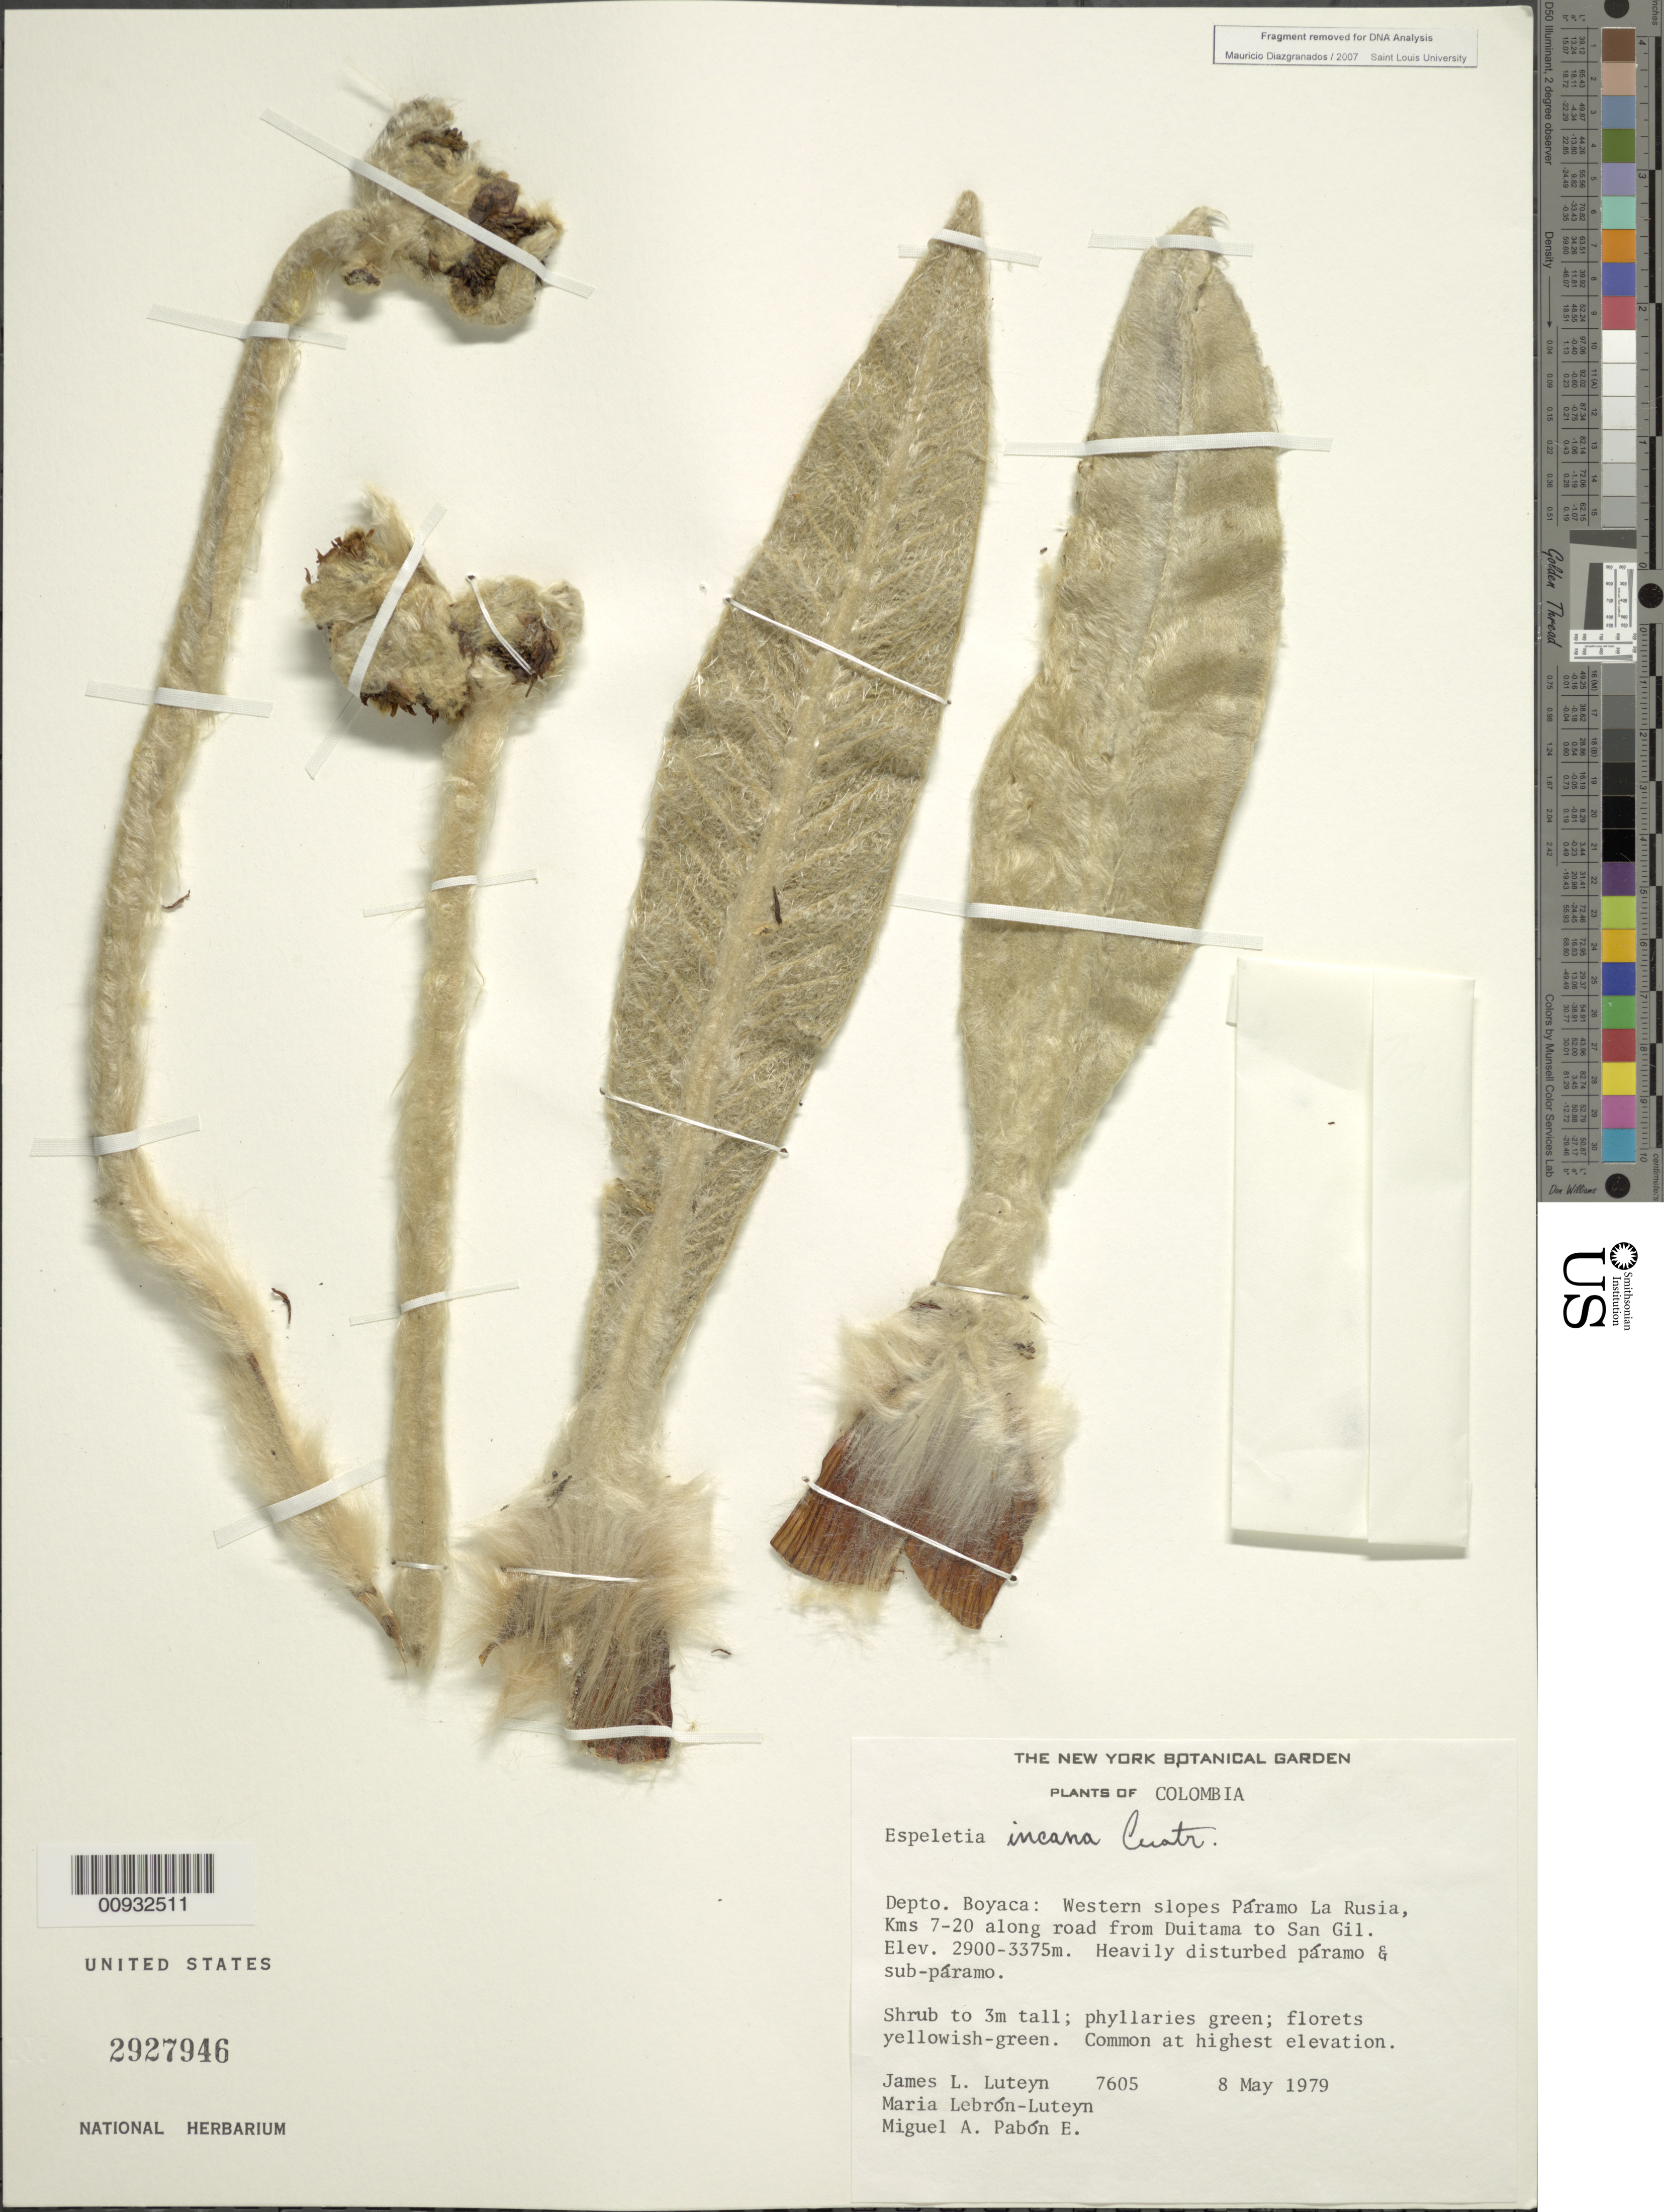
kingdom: Plantae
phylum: Tracheophyta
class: Magnoliopsida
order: Asterales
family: Asteraceae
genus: Espeletia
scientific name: Espeletia incana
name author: Cuatrec.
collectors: J. L. Luteyn, M. L. Lebrón-Luteyn & M. A. Pabon E.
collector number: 7605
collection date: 1979-05-08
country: Colombia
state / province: Boyacá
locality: P. de la Rusia. Western slopes. Km 7-20 along road from Duitama to San Gil.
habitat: Heavily disturbed páramo and subpáramo.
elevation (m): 2900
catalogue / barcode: US 2927946